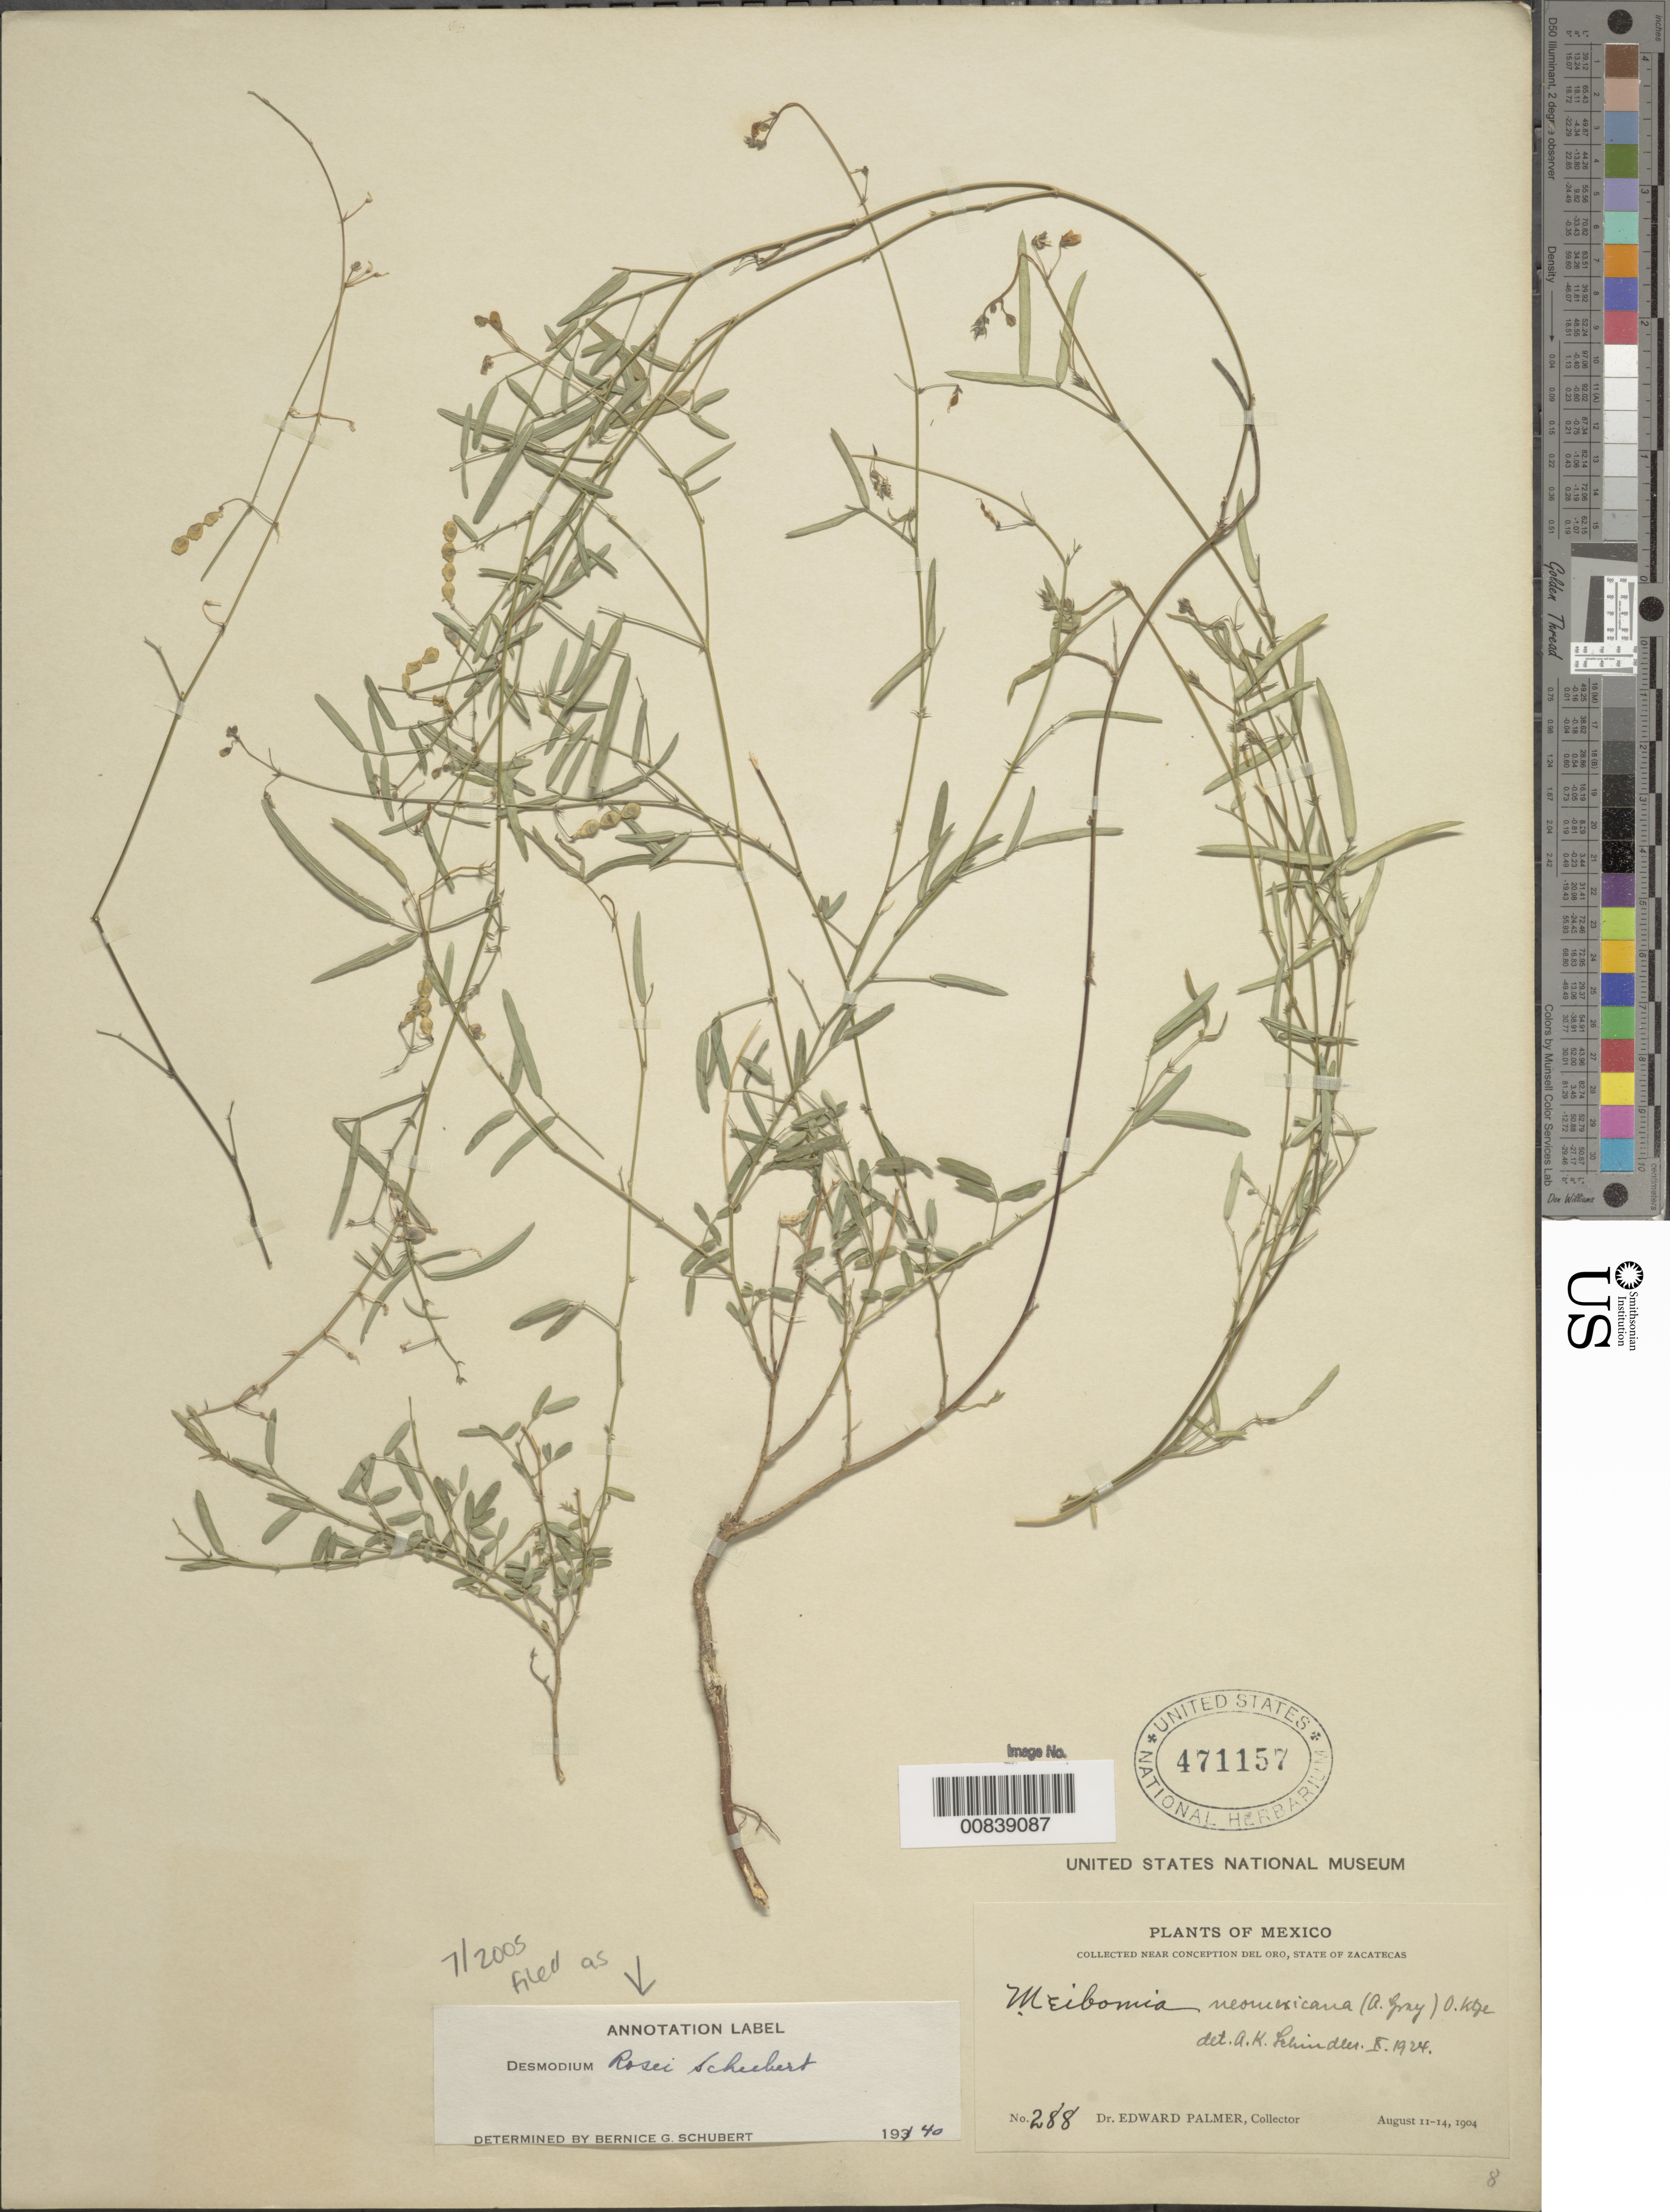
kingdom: Plantae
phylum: Tracheophyta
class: Magnoliopsida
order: Fabales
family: Fabaceae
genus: Desmodium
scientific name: Desmodium rosei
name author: B.G. Schub.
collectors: E. Palmer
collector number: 288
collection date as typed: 11 Aug 1904 to 14 Aug 1904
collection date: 1904-08-11/1904-08-14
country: Mexico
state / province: Zacatecas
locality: Near Concepción del Oro, Zacatecas.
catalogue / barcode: US 471157